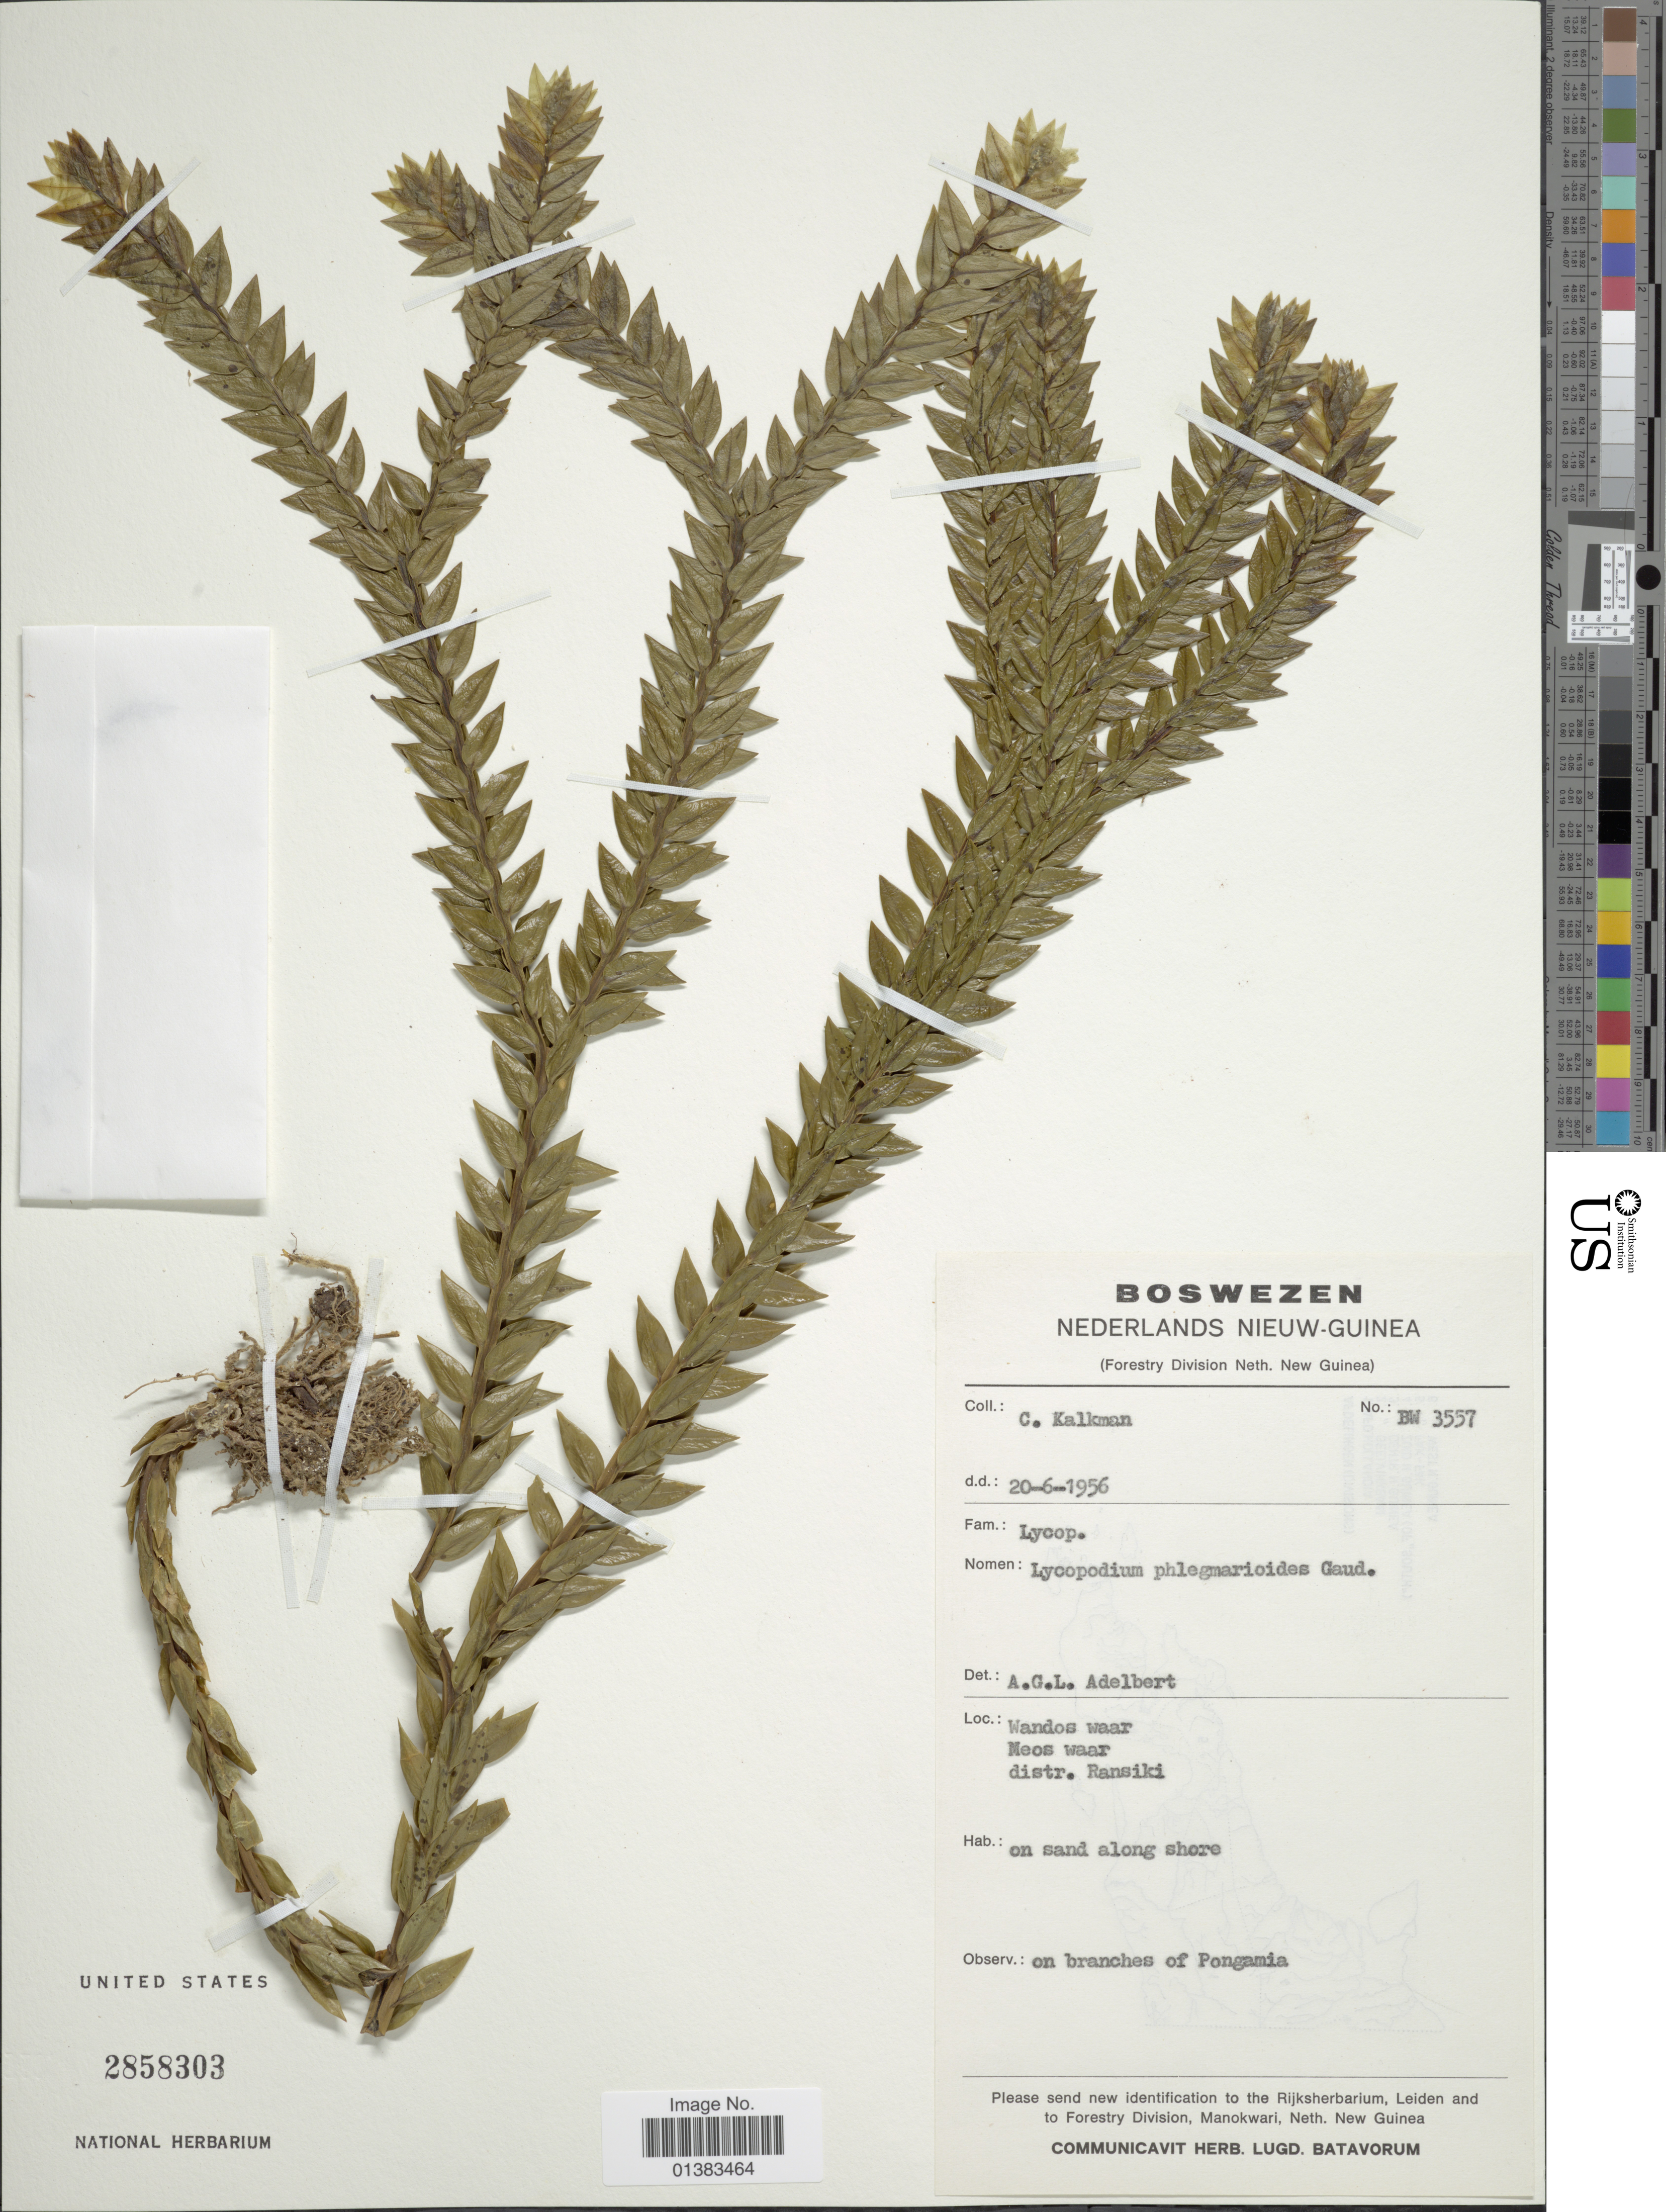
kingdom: Plantae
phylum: Tracheophyta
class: Lycopodiopsida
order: Lycopodiales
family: Lycopodiaceae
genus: Phlegmariurus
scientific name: Phlegmariurus phlegmarioides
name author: (Gaudich.) A. R. Field & Bostock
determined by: Field, A. R.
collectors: C. Kalkman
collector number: BW3557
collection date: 1956-06-20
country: Indonesia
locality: Wandos waar, Neos waar, distr. Ransiki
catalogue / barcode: US 2858303